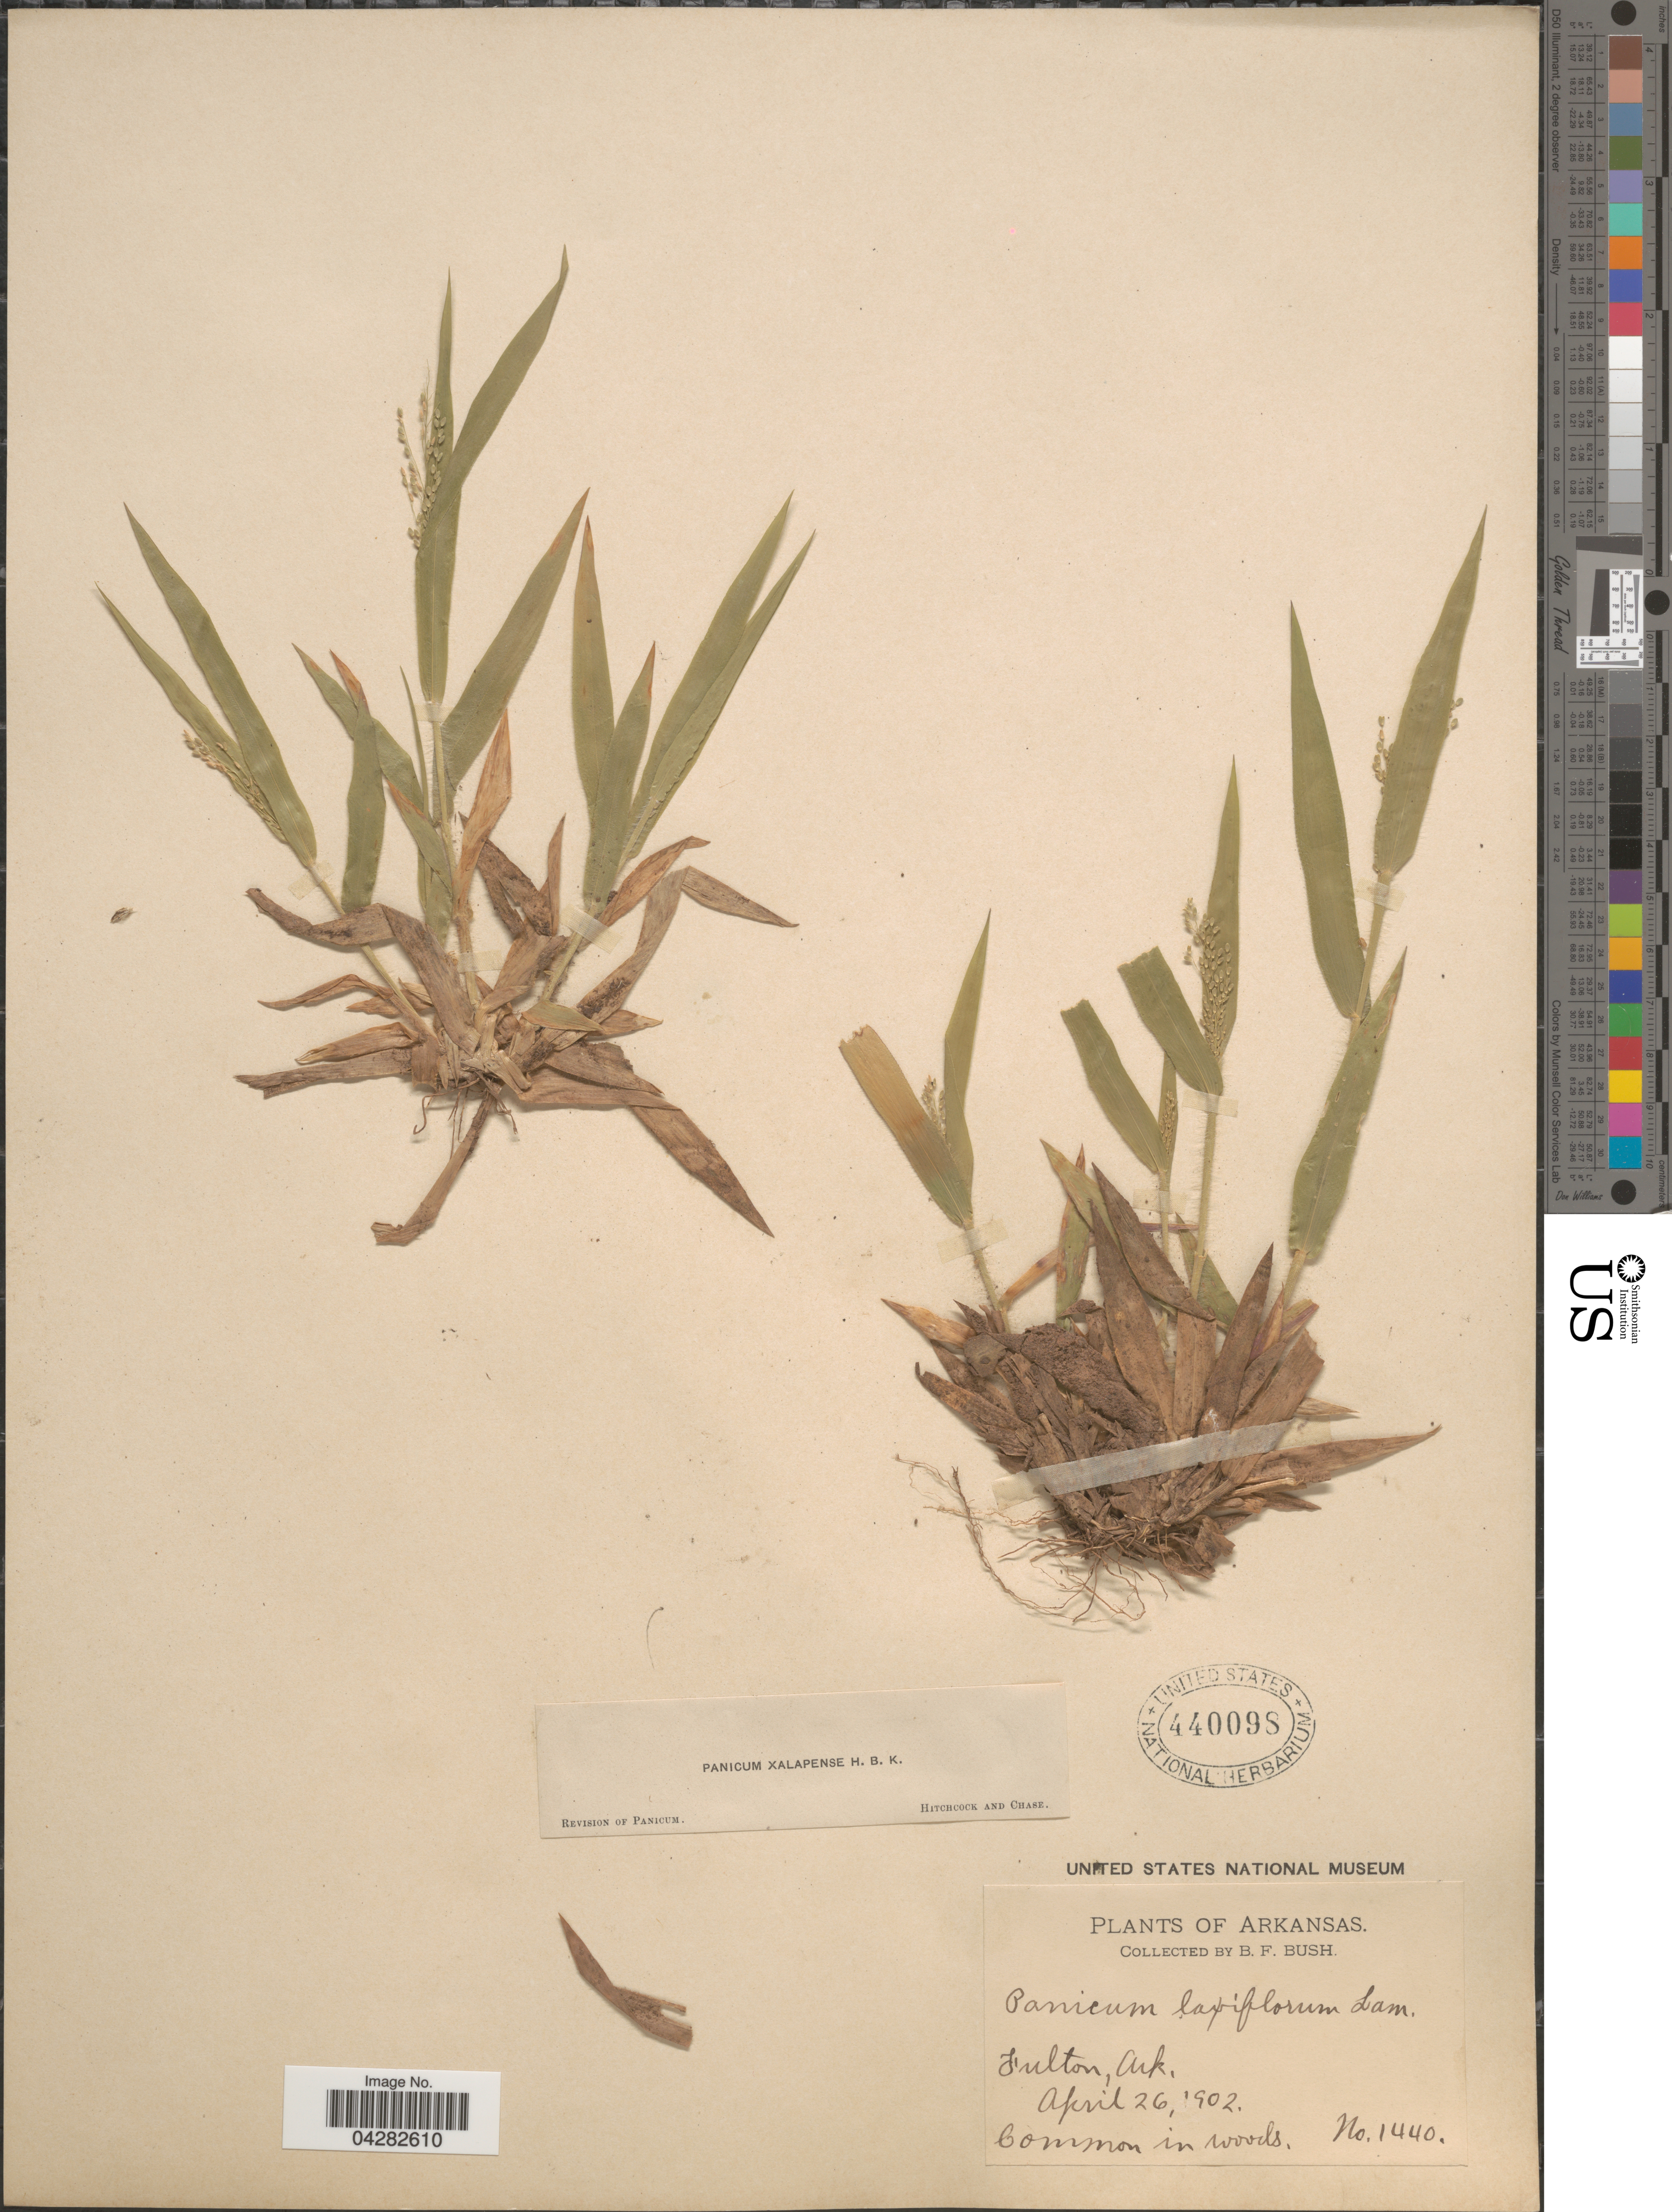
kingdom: Plantae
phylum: Tracheophyta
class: Liliopsida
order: Poales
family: Poaceae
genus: Dichanthelium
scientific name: Dichanthelium laxiflorum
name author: (Lam.) Gould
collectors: B. F. Bush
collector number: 1440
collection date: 1902-04-26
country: United States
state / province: Arkansas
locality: Fulton.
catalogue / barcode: US 440098